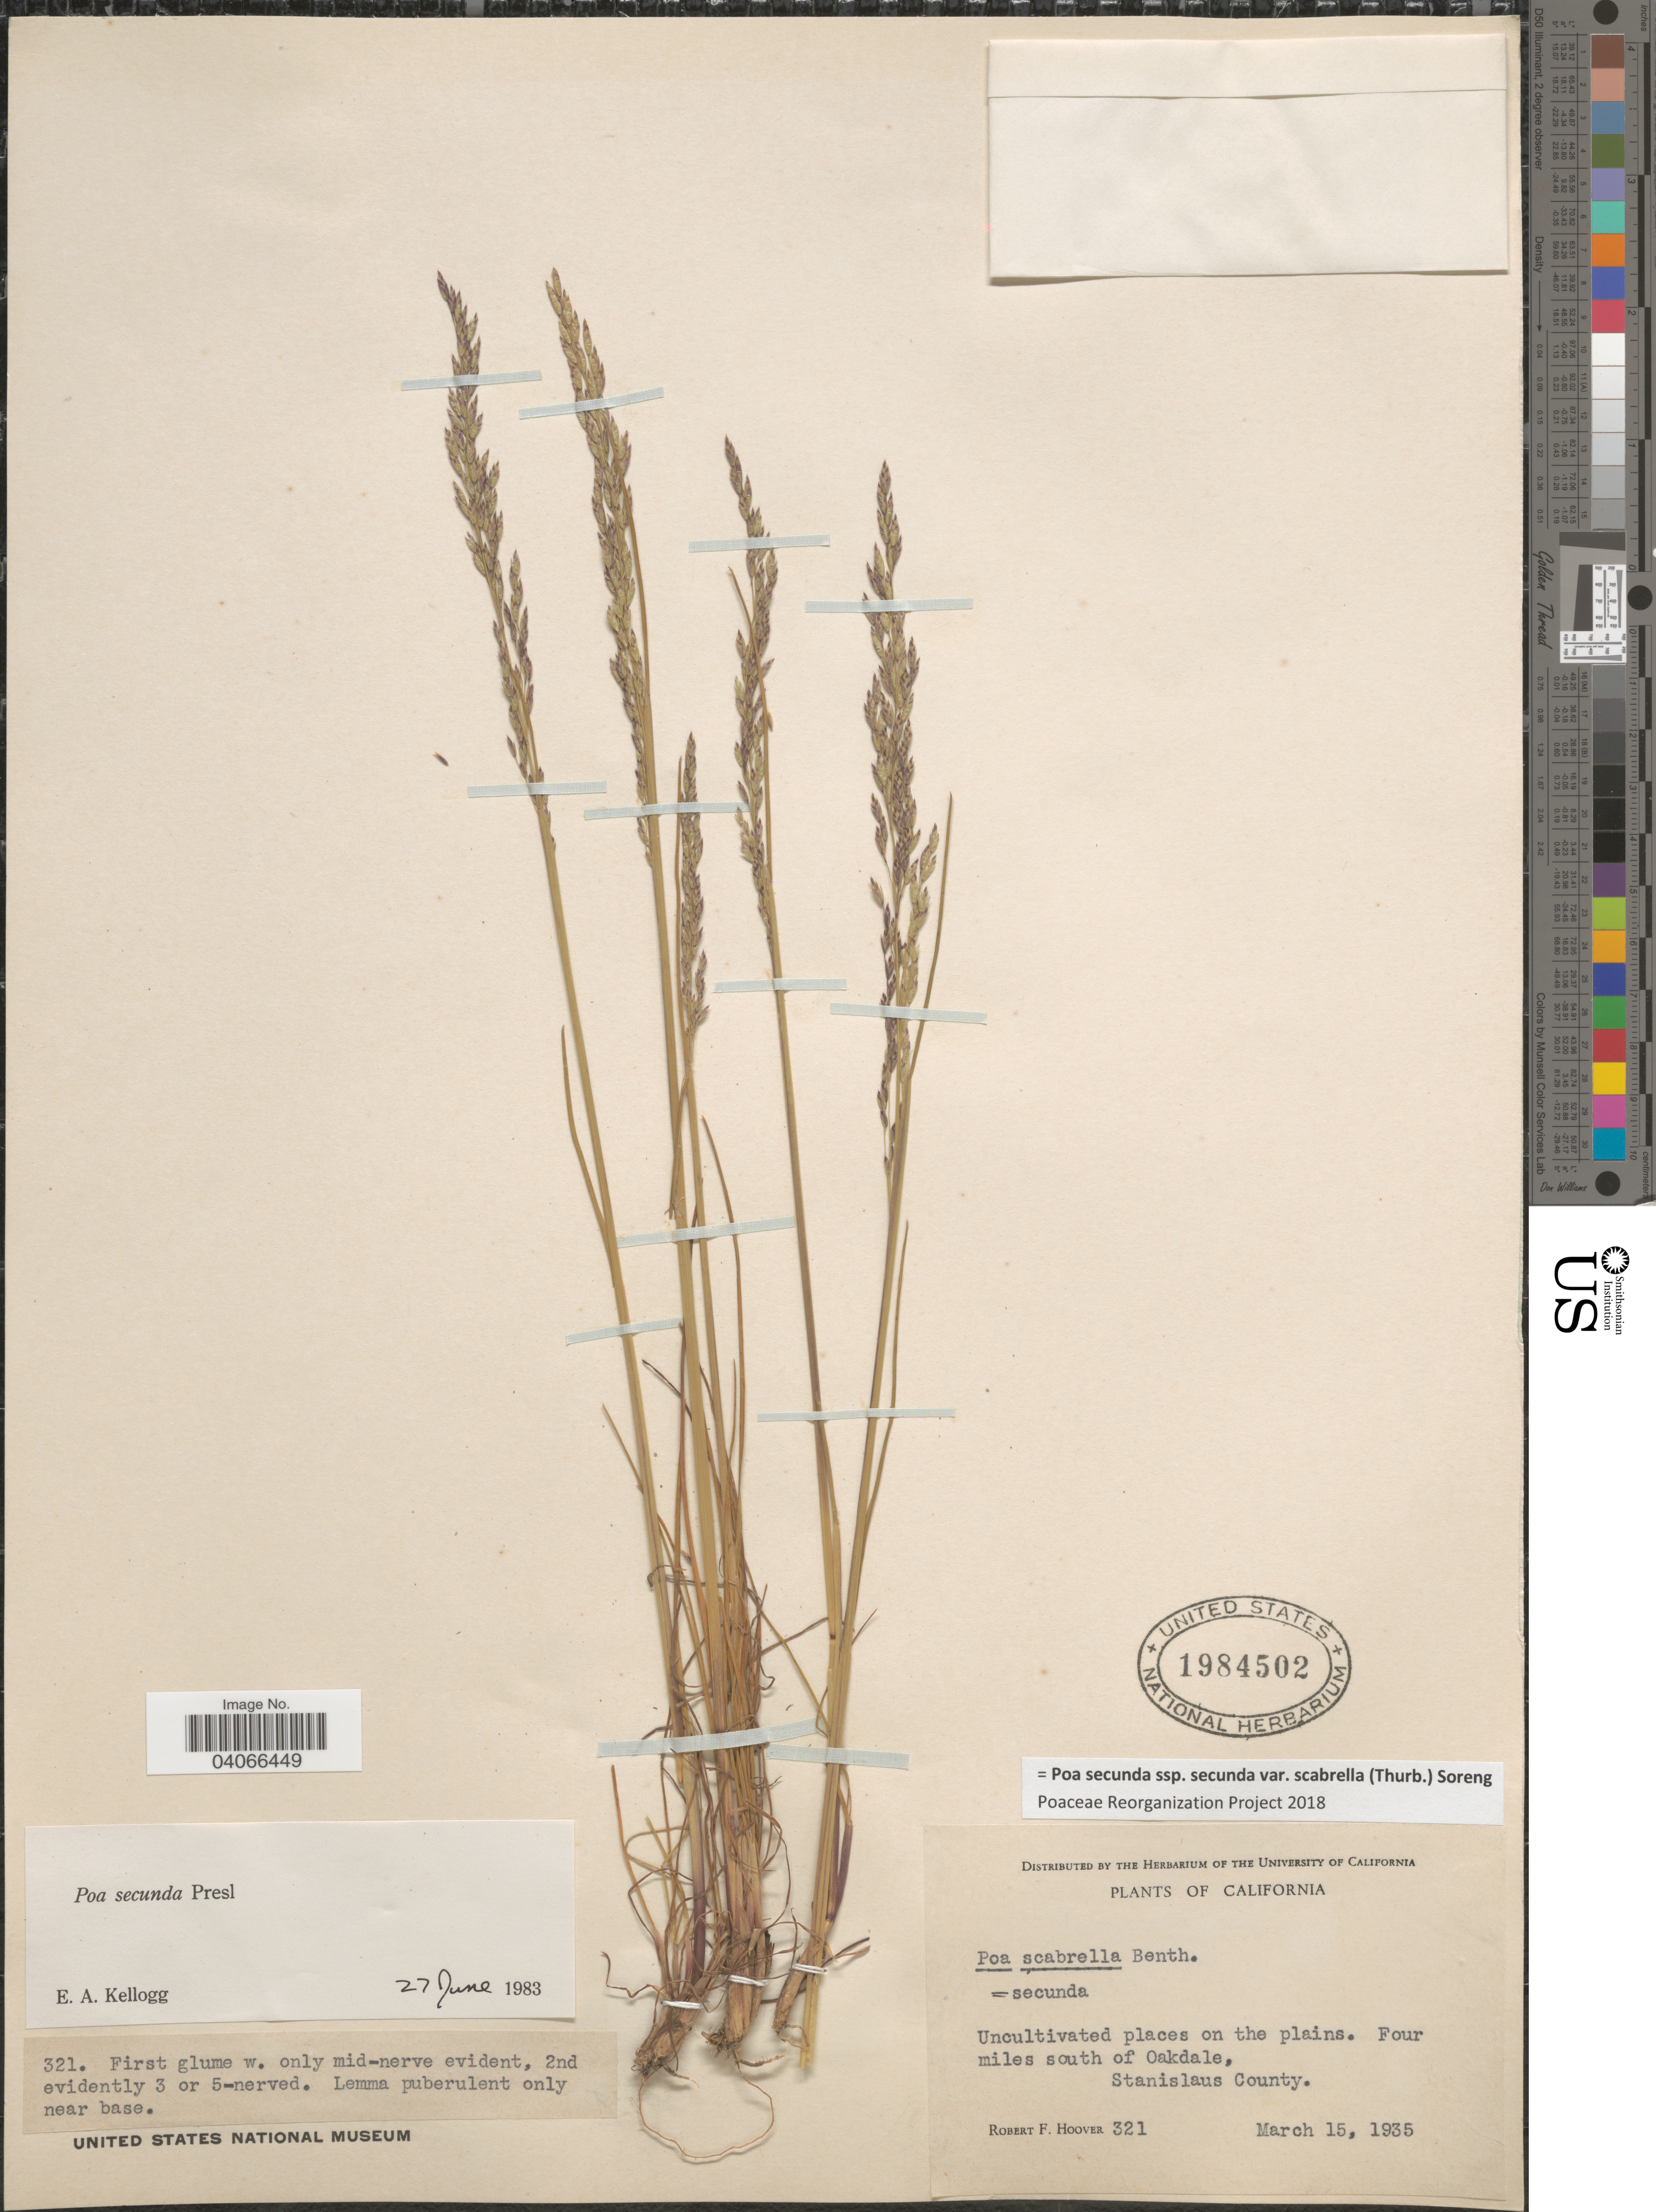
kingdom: Plantae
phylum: Tracheophyta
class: Liliopsida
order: Poales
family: Poaceae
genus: Poa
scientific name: Poa secunda subsp. secunda var. scabrella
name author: (Thurb.) Soreng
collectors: R. F. Hoover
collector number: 321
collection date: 1935-03-16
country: United States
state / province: California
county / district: Stanislaus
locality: Uncultivated places on the plains. Four miles south of Oakdale, Stanislaus County.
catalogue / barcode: US 1984502